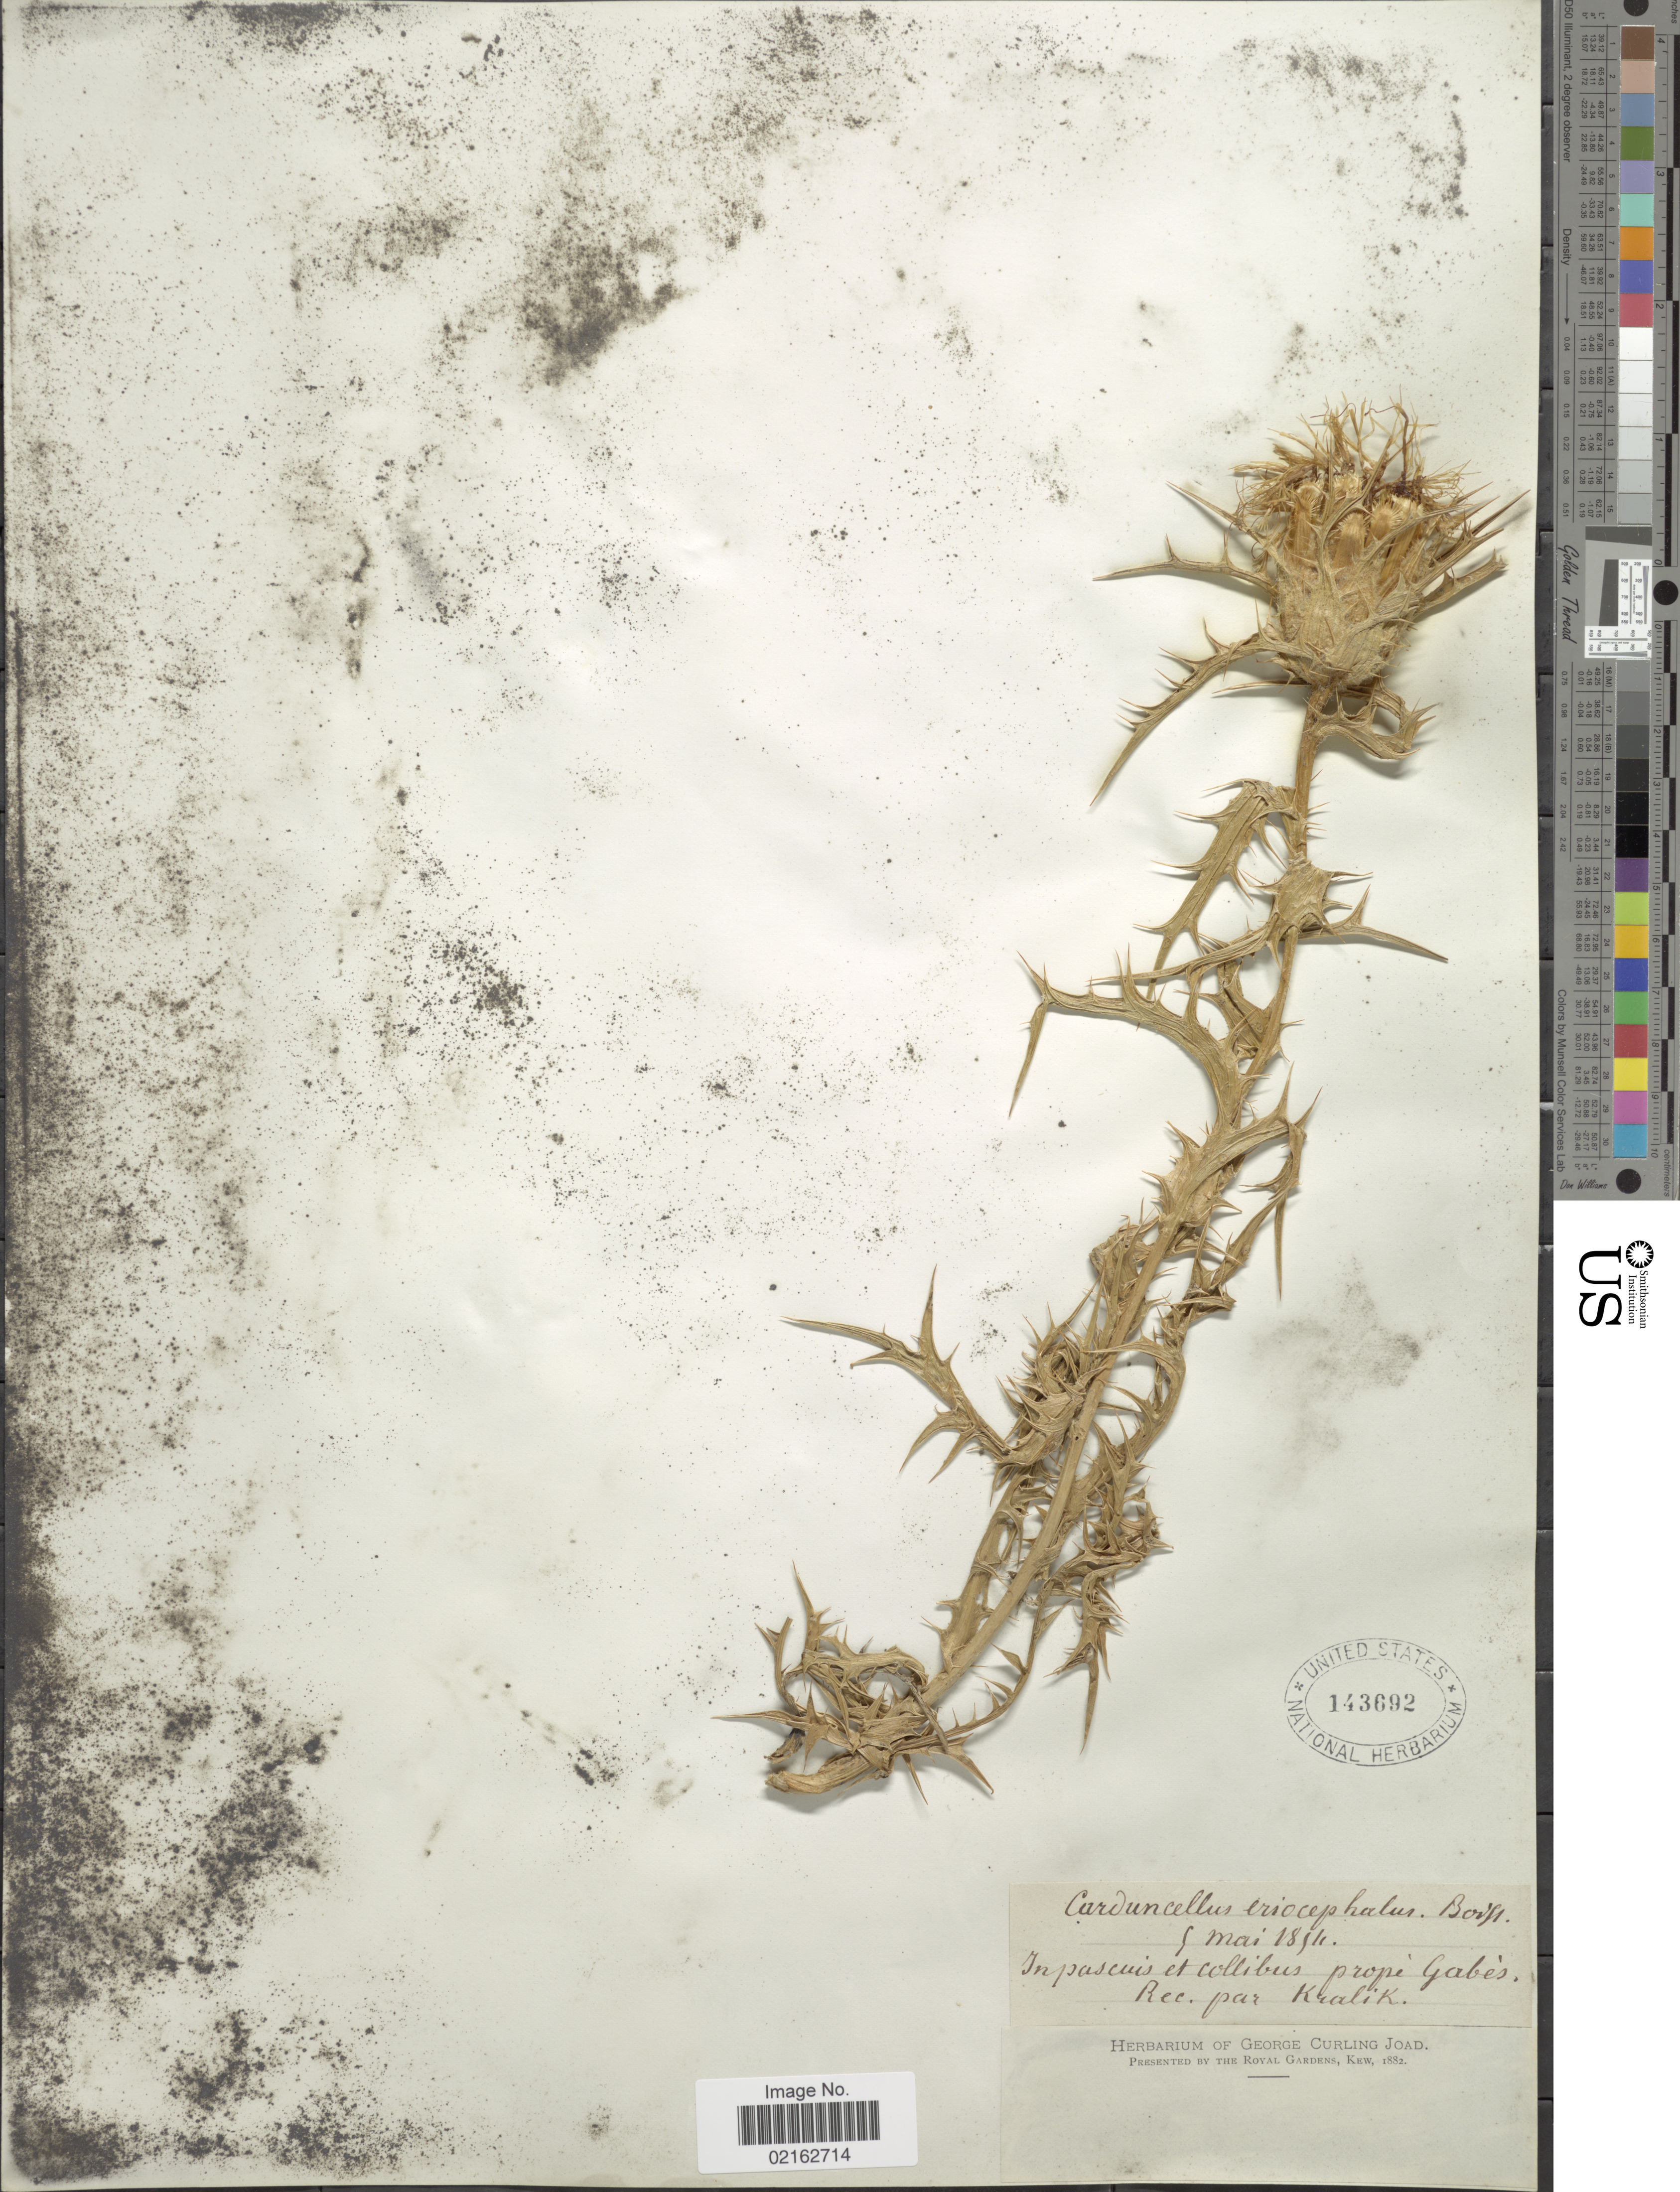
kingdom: Plantae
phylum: Tracheophyta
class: Magnoliopsida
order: Asterales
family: Asteraceae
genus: Carduncellus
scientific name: Carduncellus eriocephalus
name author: Boiss.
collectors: ex herb. George Curling Joad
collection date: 1891-05-09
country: Tunisia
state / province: Gabès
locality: Prope Gabes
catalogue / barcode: US 143692